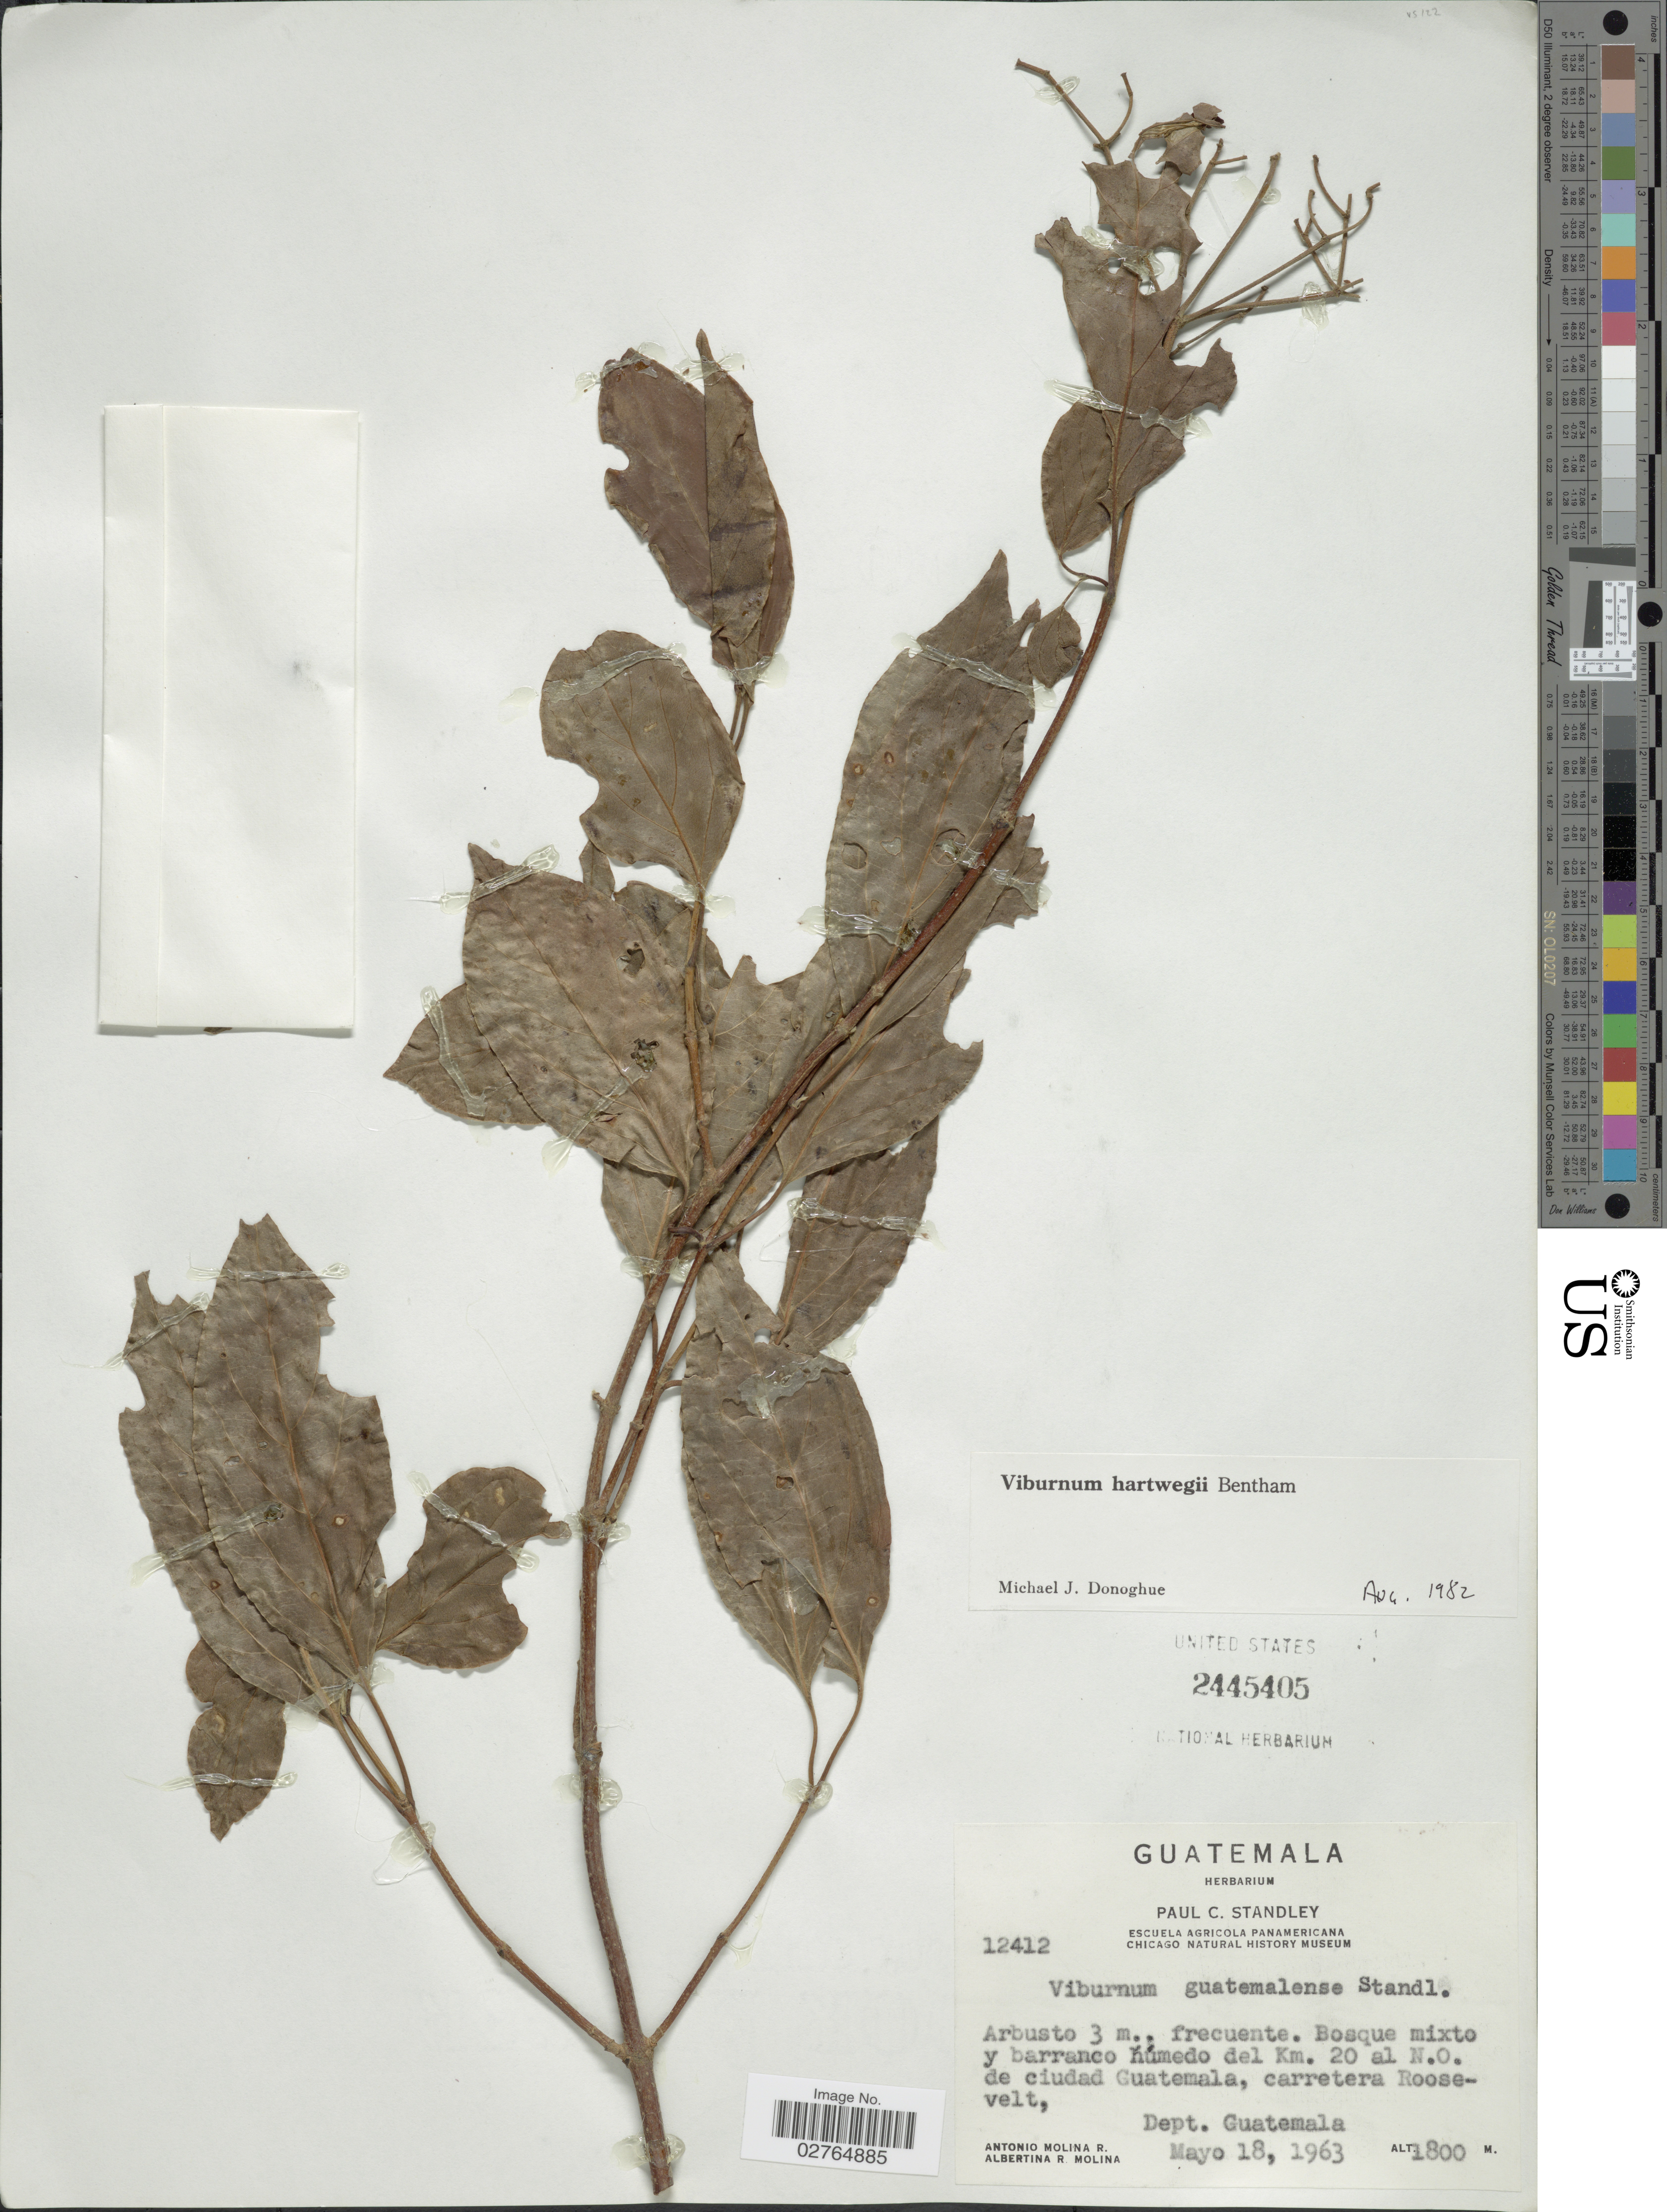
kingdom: Plantae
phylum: Tracheophyta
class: Magnoliopsida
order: Dipsacales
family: Viburnaceae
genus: Viburnum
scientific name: Viburnum hartwegii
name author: Benth.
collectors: A. Molina R. & A. R. Molina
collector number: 12412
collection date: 1963-05-18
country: Guatemala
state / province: Guatemala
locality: Bosque mixto y barranco húmedo del Km. 20 al N.O. de ciudad Guatemala, carretera Roosevelt, Dept. Guatemala.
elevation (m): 1800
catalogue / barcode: US 2445405